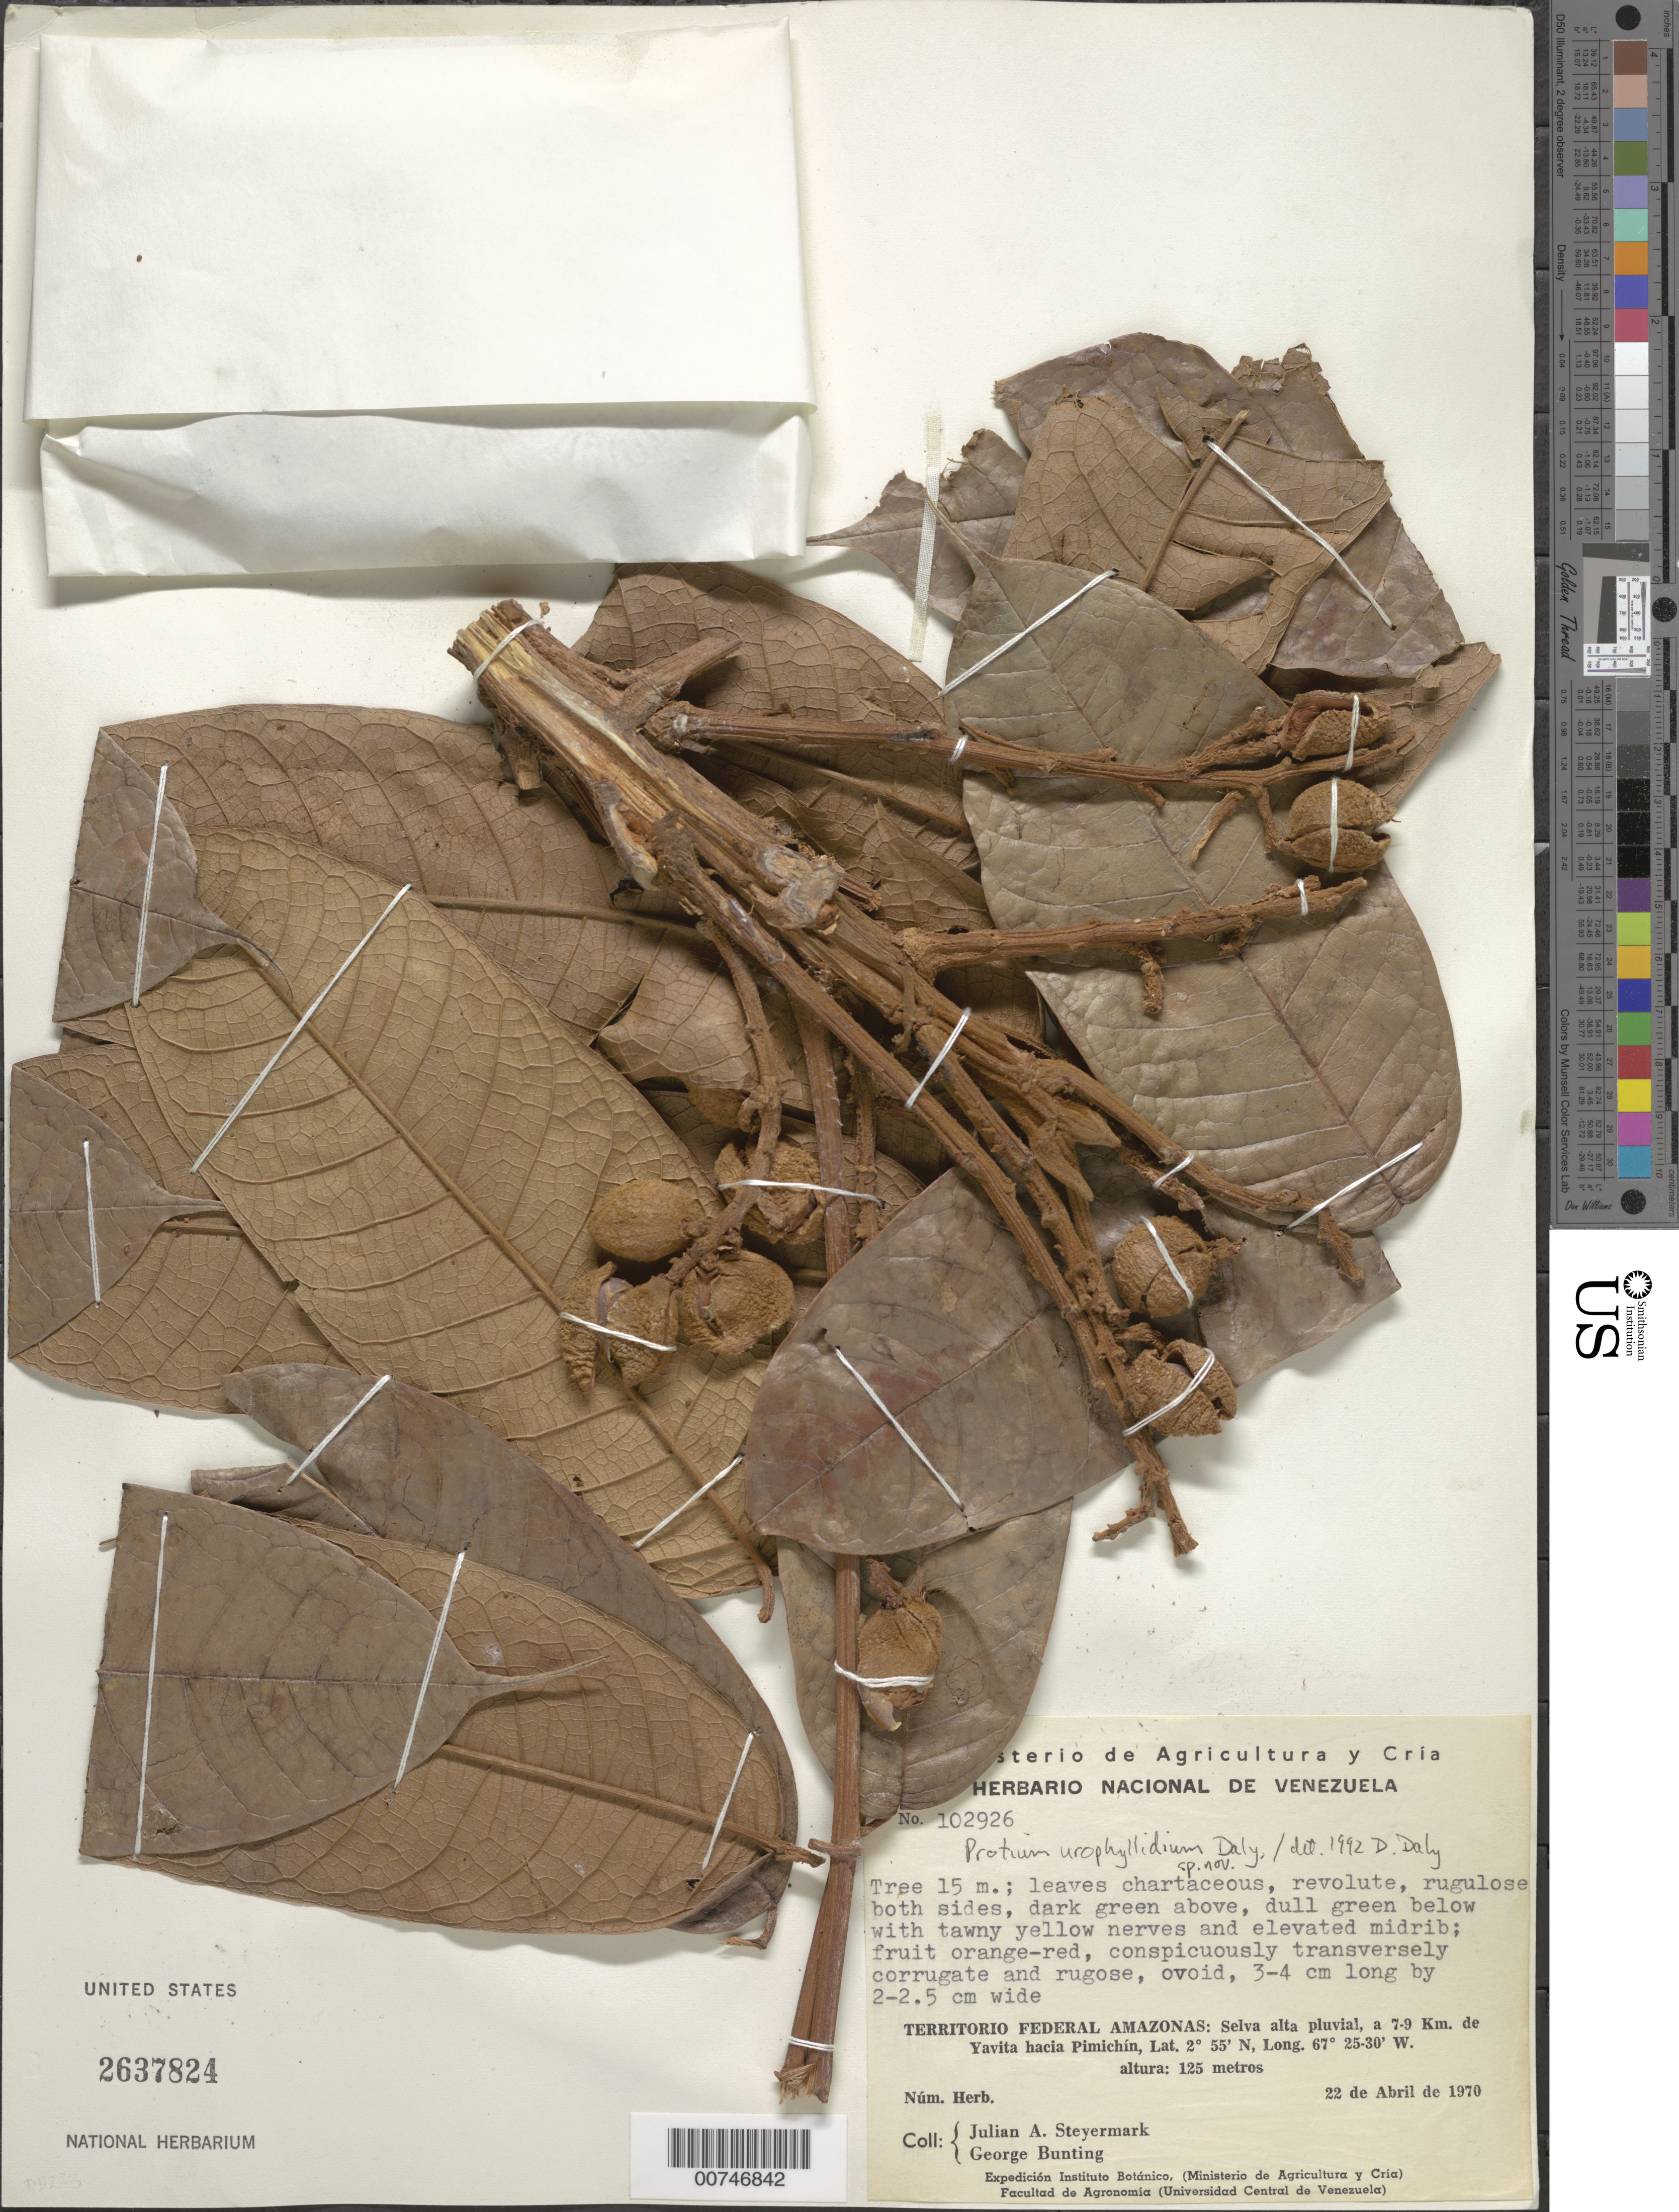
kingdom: Plantae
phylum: Tracheophyta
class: Magnoliopsida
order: Sapindales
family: Burseraceae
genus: Protium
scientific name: Protium urophyllidium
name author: Daly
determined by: Daly, D. C.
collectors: J. Steyermark & G. S. Bunting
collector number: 102926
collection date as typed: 22-Apr-70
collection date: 1970-04-22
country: Venezuela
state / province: Amazonas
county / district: Maroa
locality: Yavita, 7-9 km toward Pimichín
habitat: High rain forest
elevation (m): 125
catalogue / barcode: US 2637824